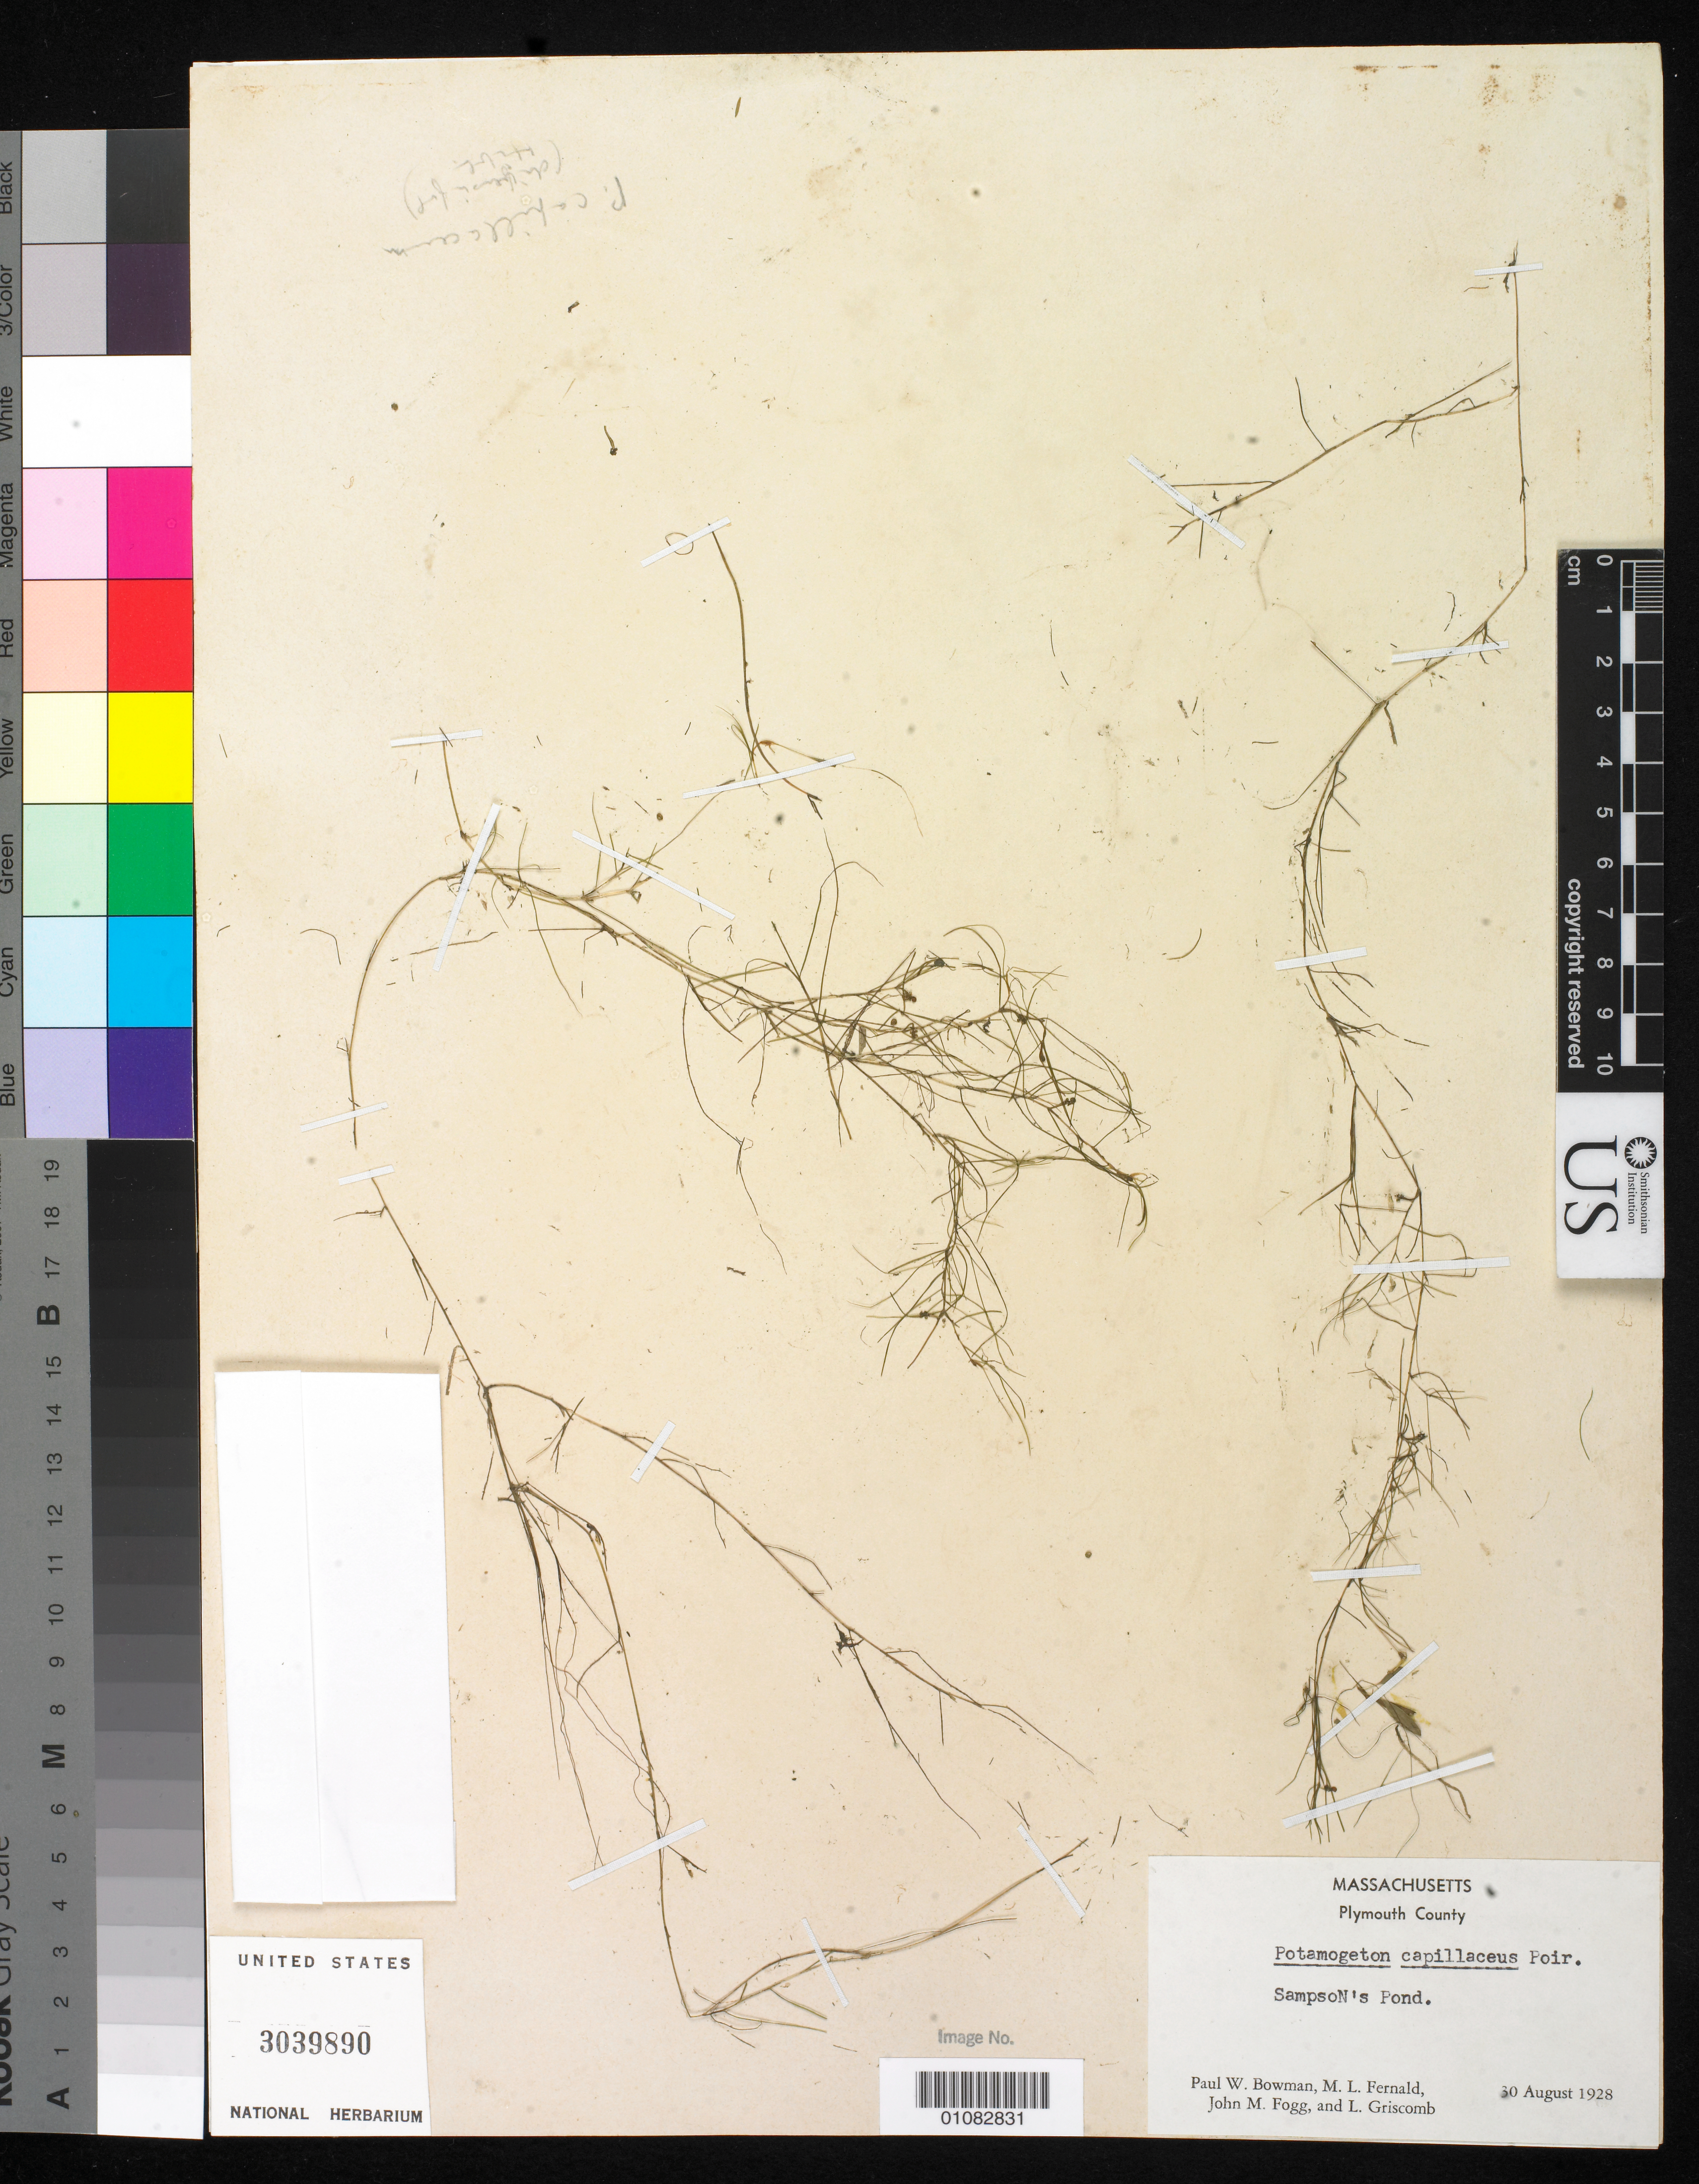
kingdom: Plantae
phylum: Tracheophyta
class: Liliopsida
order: Alismatales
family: Potamogetonaceae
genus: Potamogeton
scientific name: Potamogeton capillaceus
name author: Poir.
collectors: P. Bowman, M. L. Fernald, J. Fogg & L. Griscomb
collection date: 1928-08-30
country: United States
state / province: Massachusetts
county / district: Plymouth County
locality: Sampson's Pond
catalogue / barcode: US 3039890